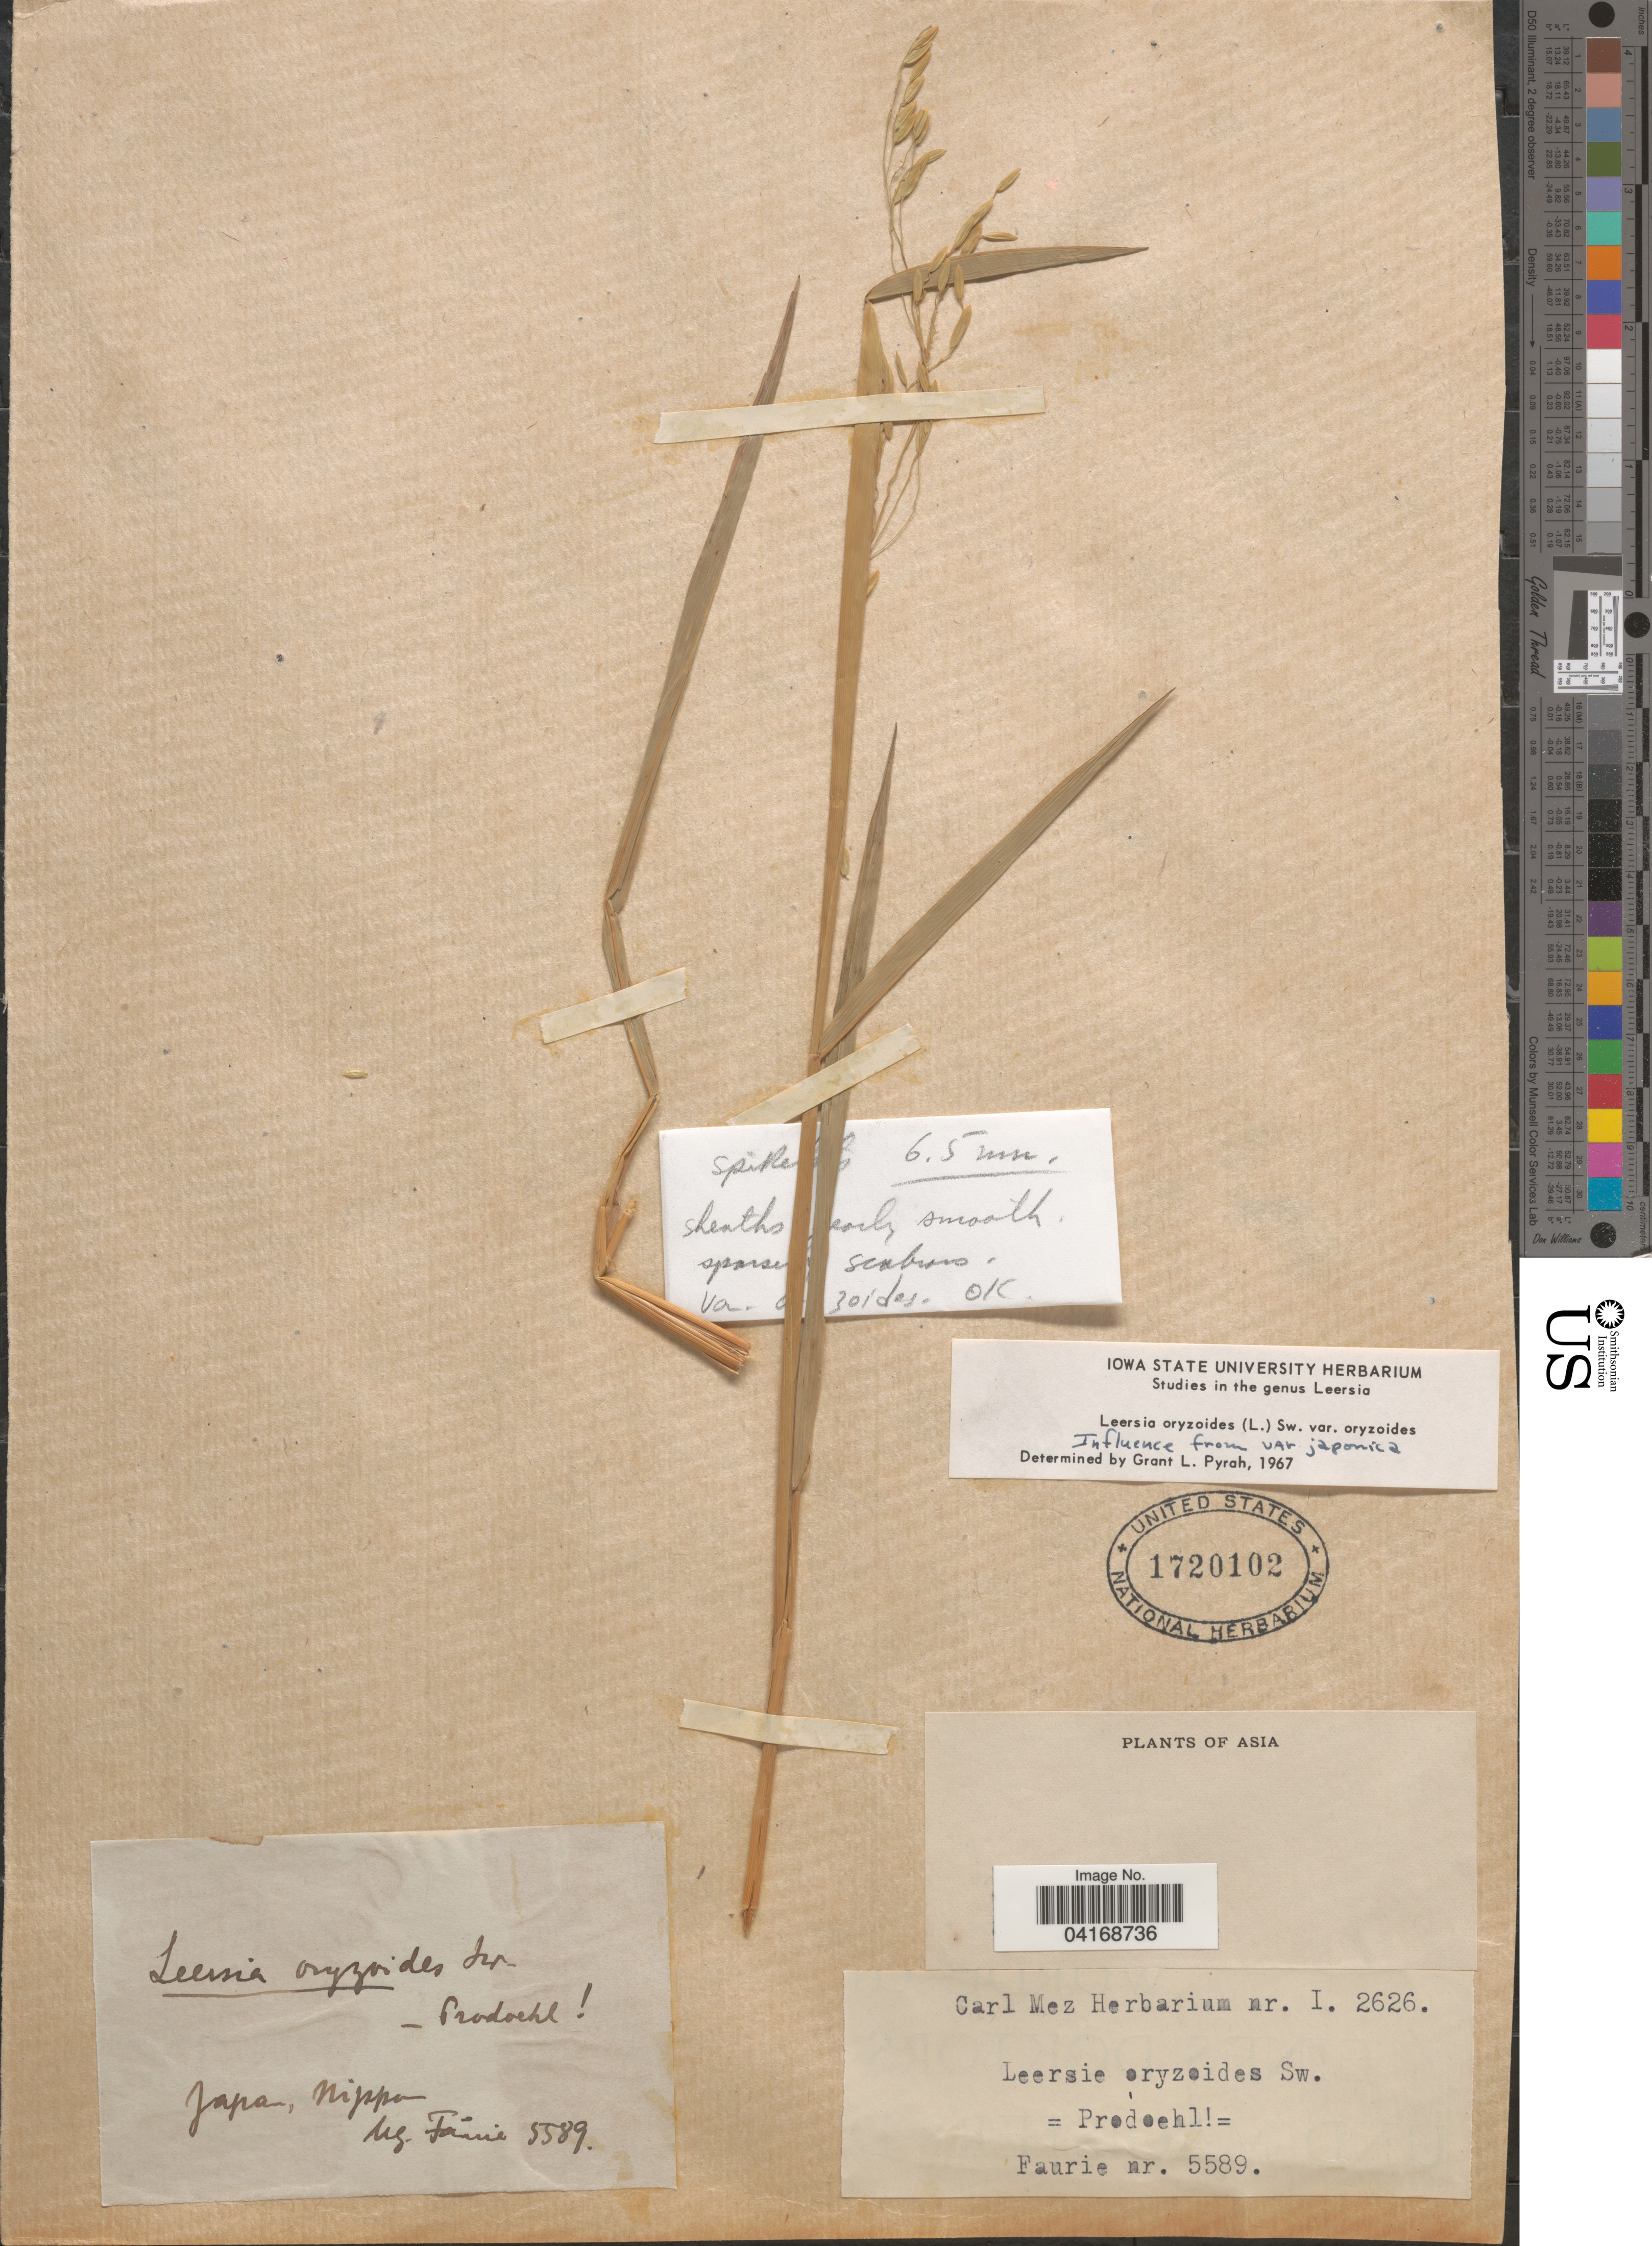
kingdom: Plantae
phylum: Tracheophyta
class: Liliopsida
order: Poales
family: Poaceae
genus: Leersia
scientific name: Leersia oryzoides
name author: (L.) Sw.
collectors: -. Faurie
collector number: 5589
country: Japan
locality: Nippon.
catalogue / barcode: US 1720102